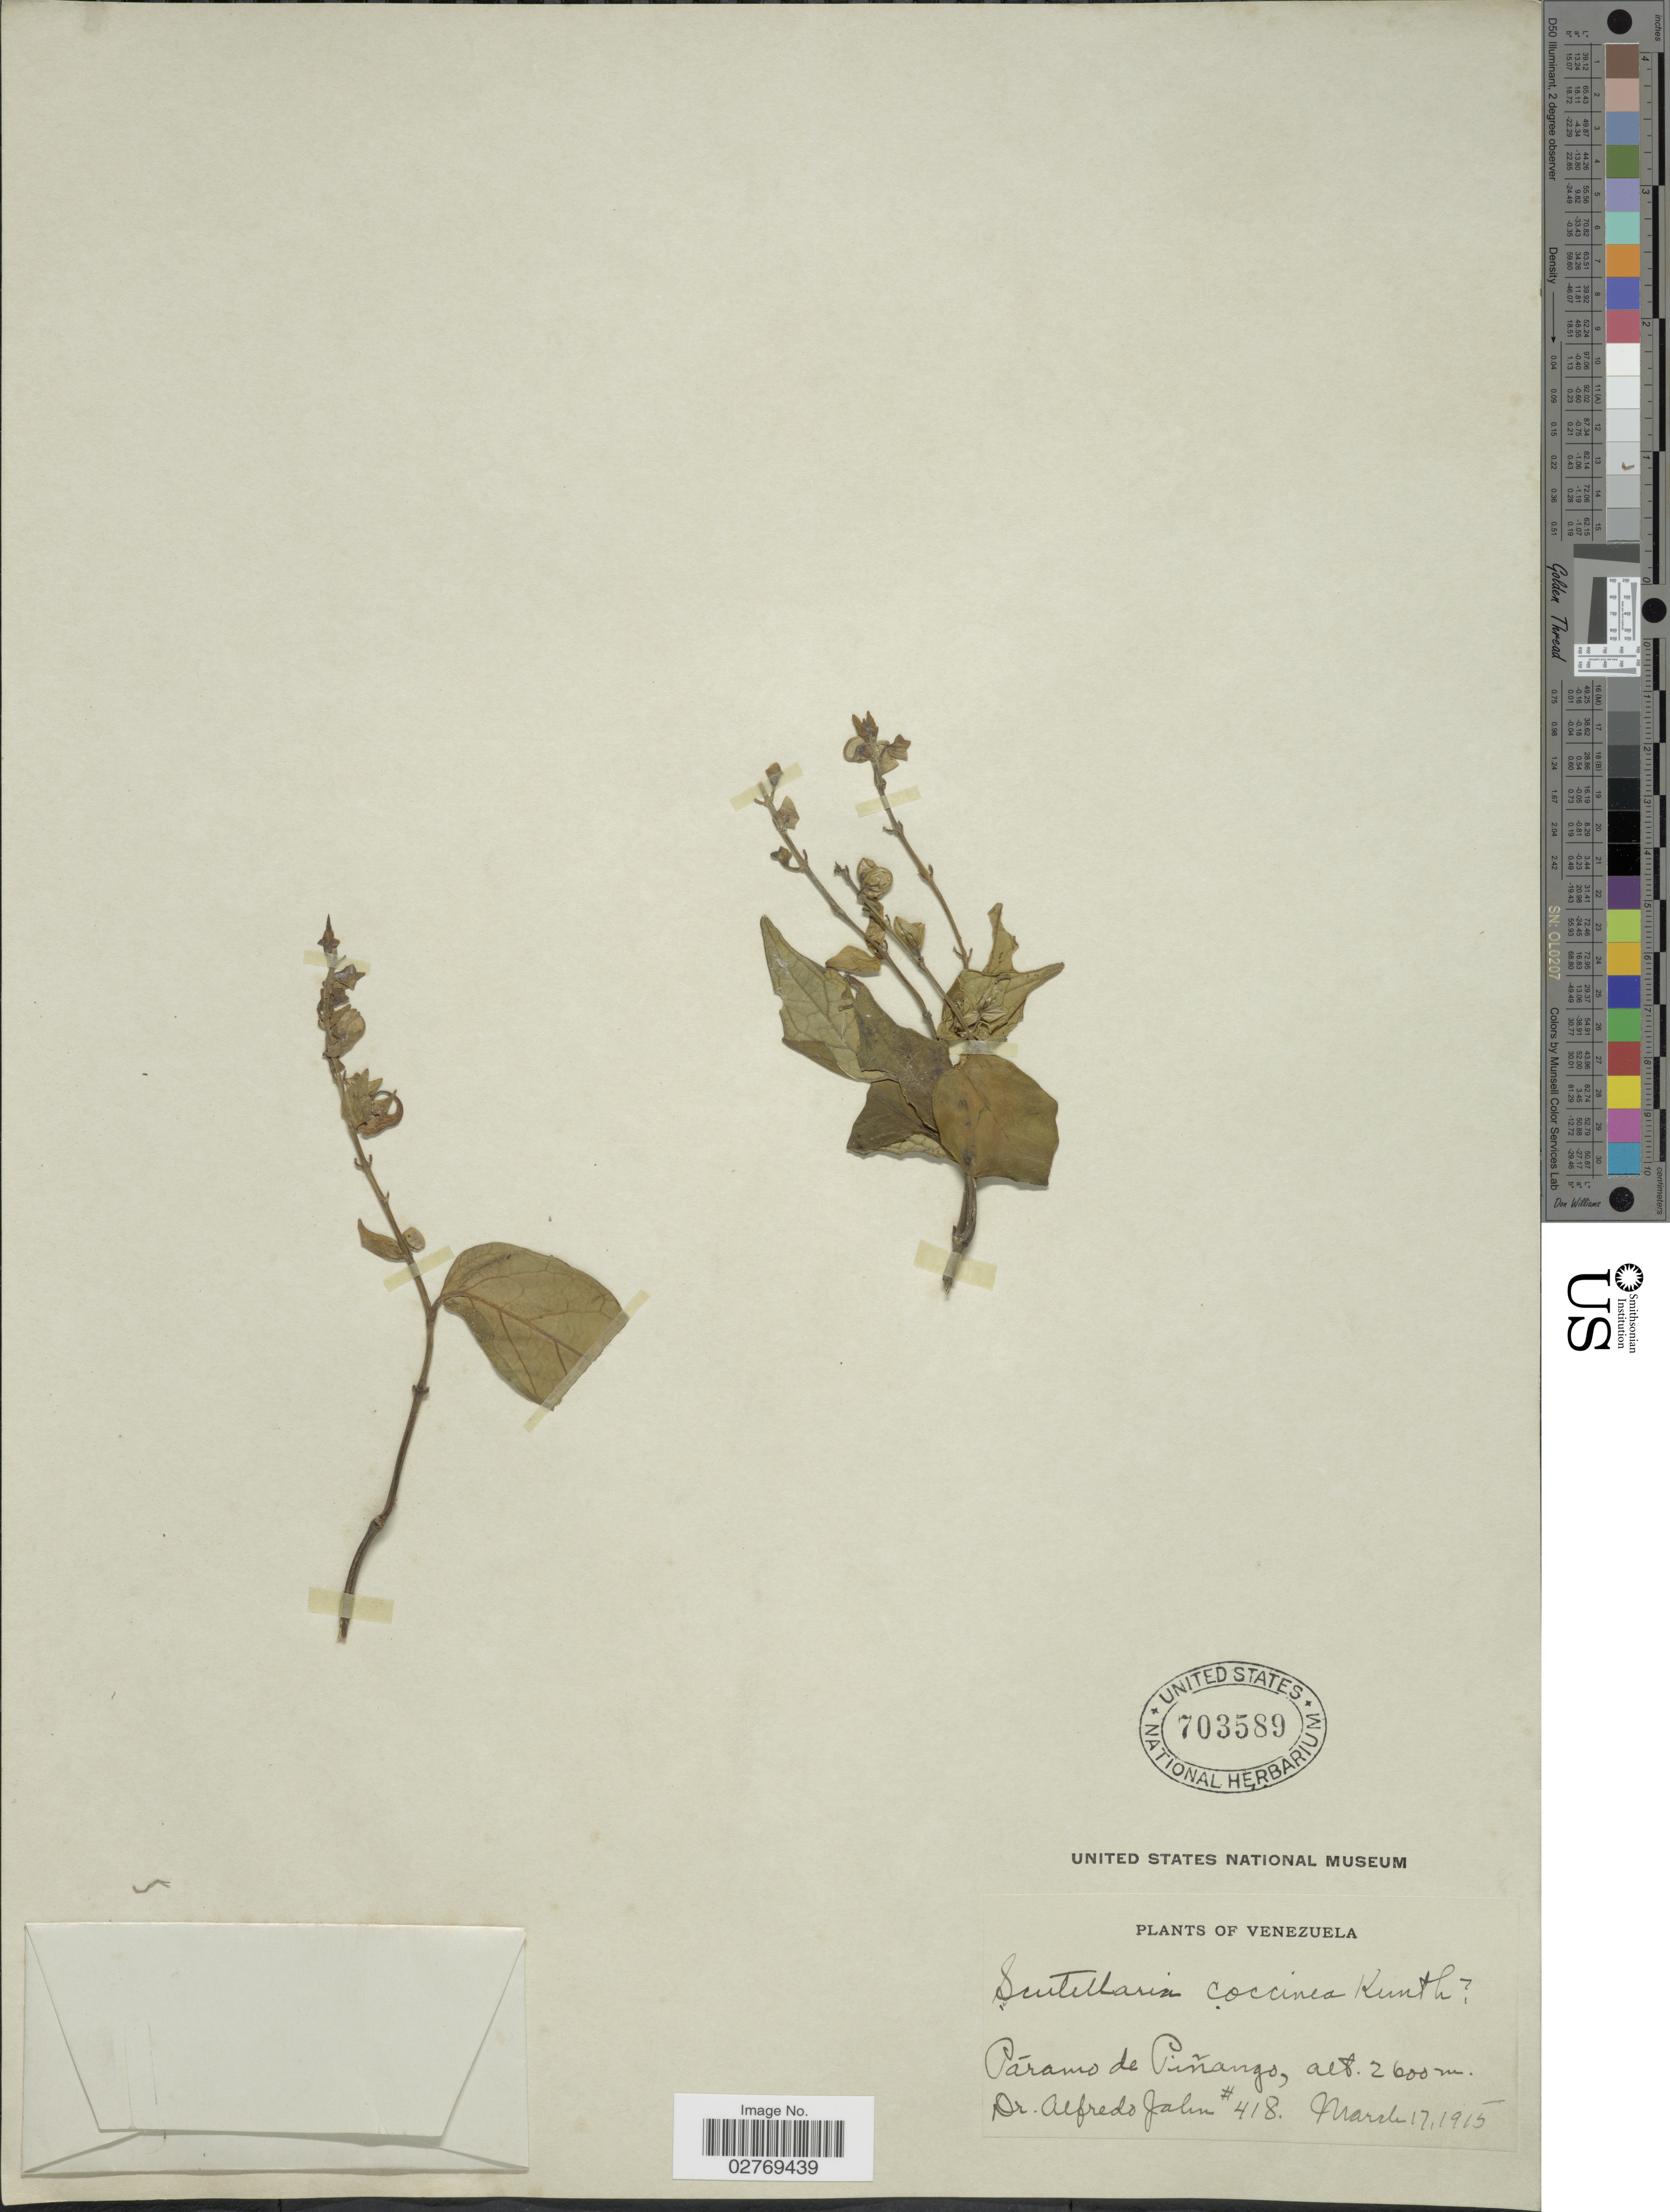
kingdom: Plantae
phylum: Tracheophyta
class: Magnoliopsida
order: Lamiales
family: Lamiaceae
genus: Scutellaria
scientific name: Scutellaria coccinea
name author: Kunth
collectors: A. Jahn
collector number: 418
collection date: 1915-03-17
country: Venezuela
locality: Páramo de Piñango.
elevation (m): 2600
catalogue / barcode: US 703589